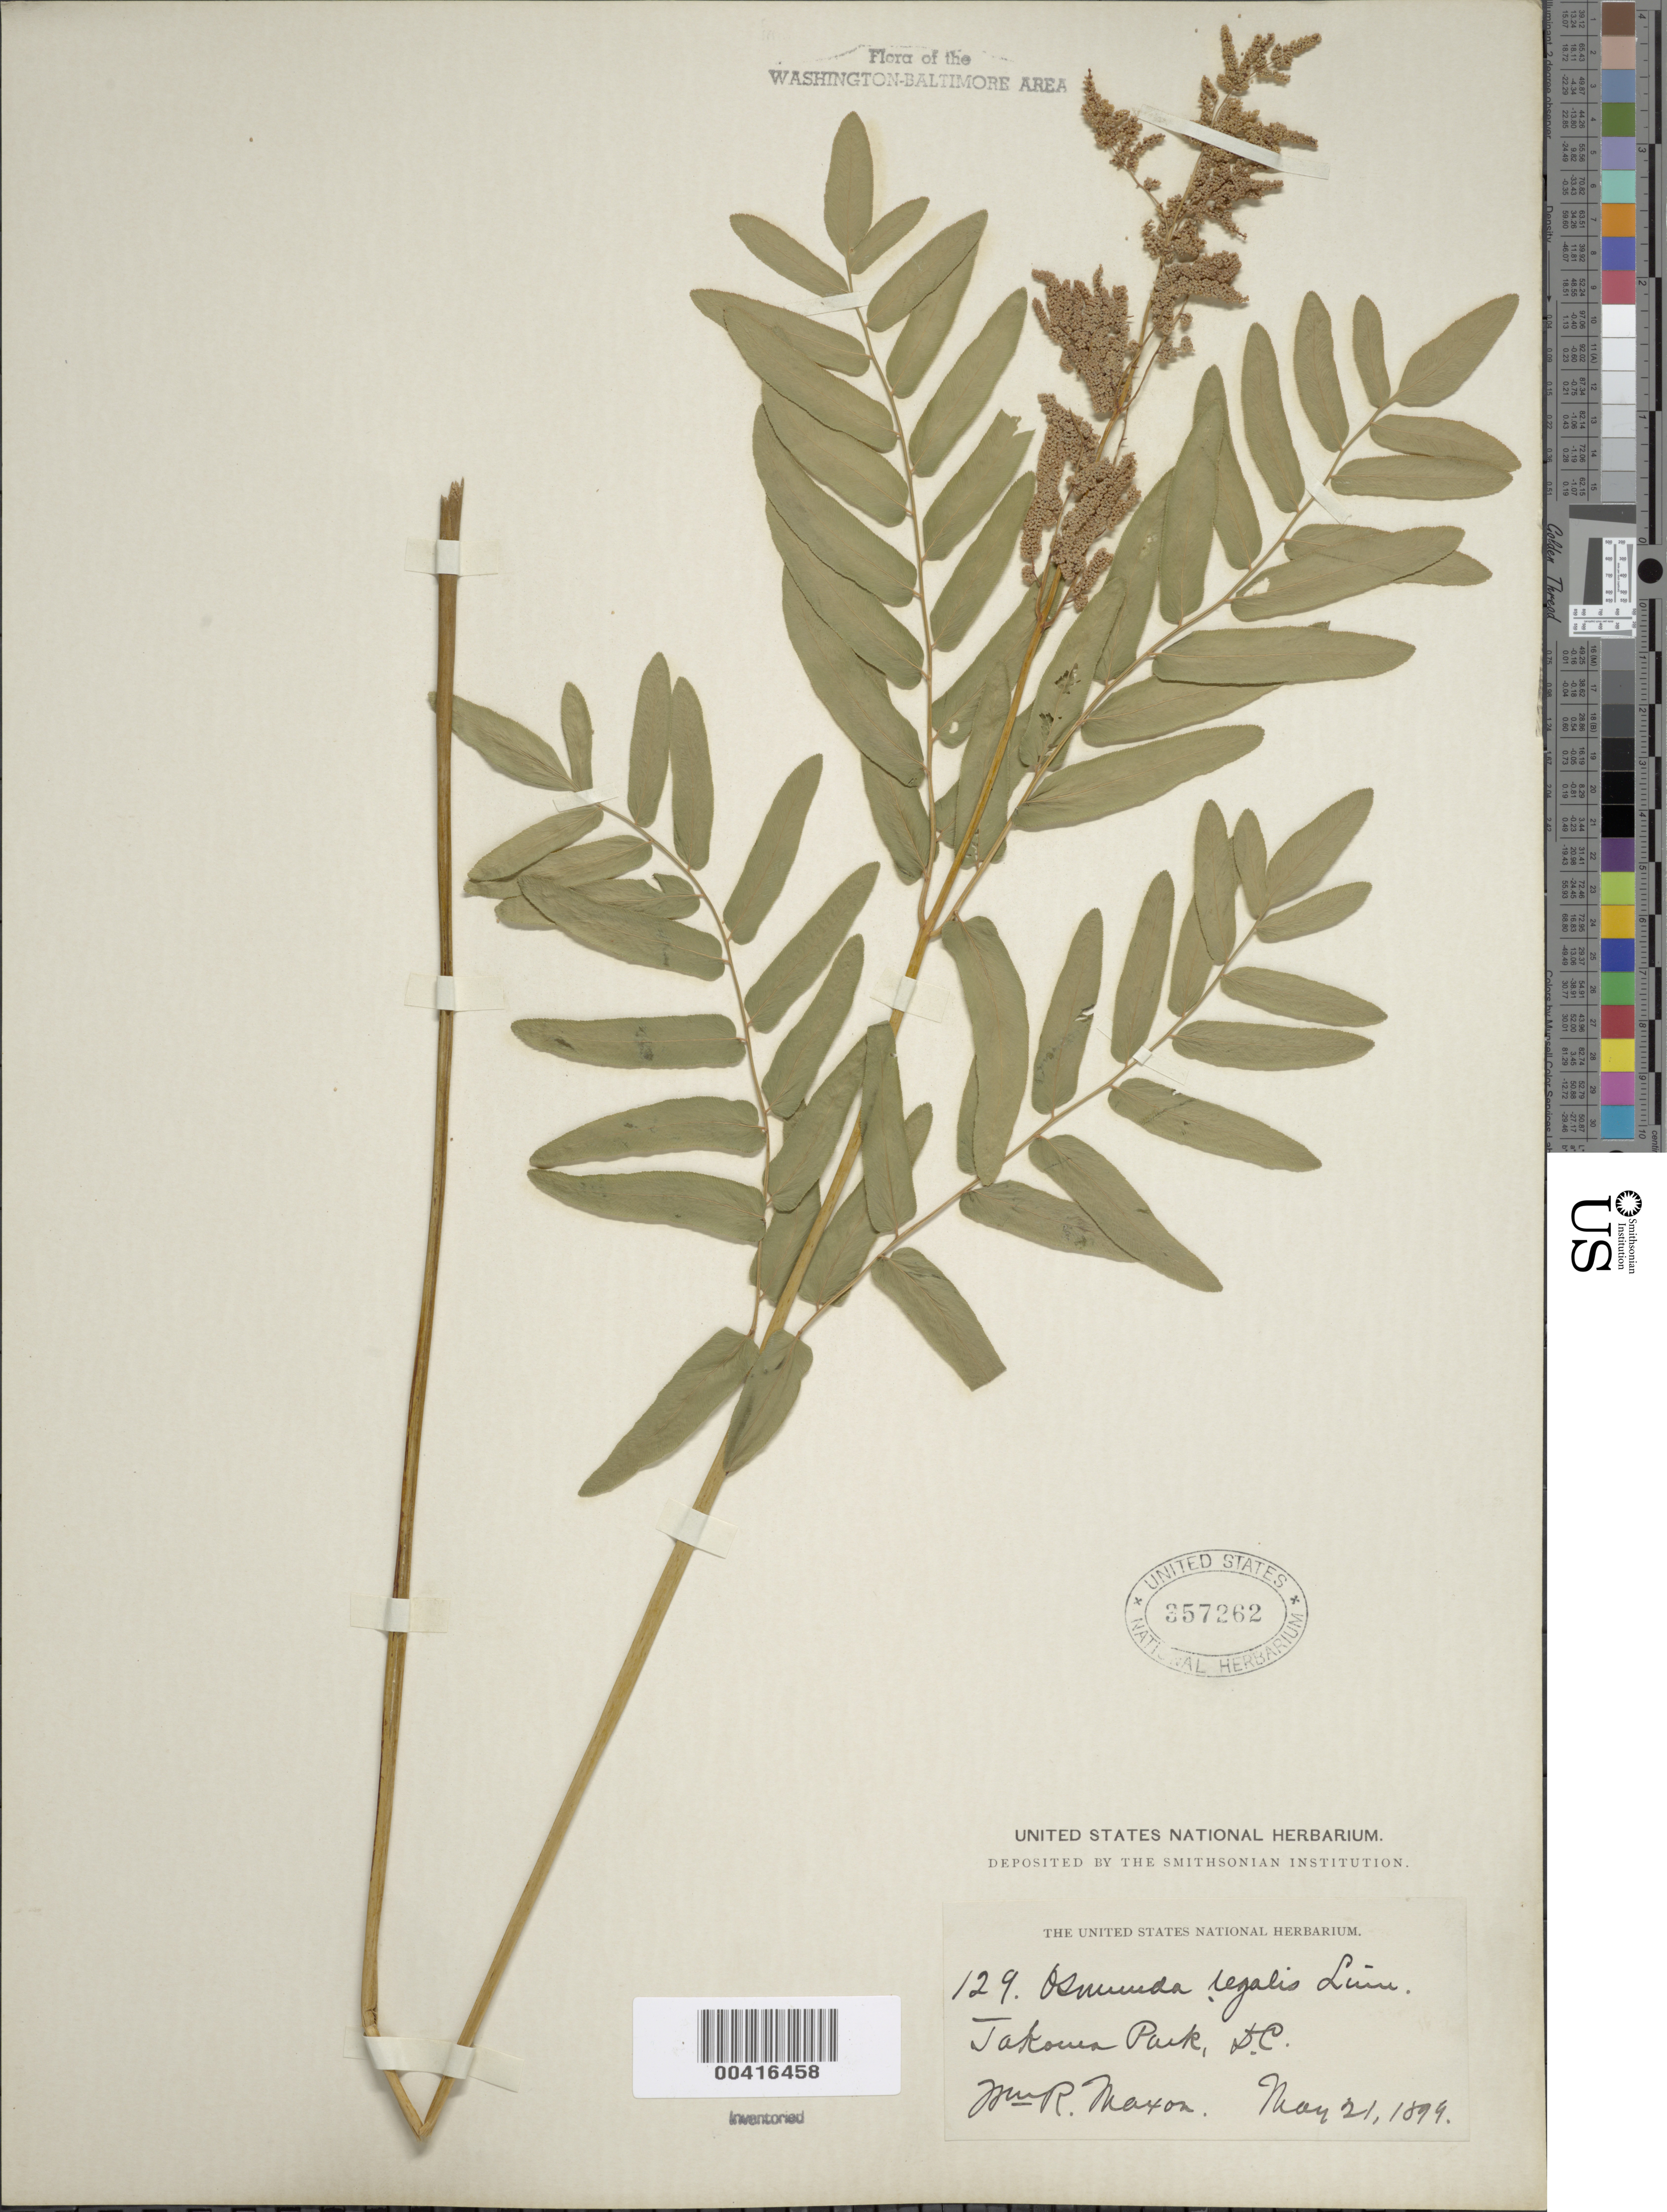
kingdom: Plantae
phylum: Tracheophyta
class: Polypodiopsida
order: Osmundales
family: Osmundaceae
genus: Osmunda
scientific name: Osmunda regalis var. spectabilis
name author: (Willd.) A. Gray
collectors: W. R. Maxon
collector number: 129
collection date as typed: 21 May 1899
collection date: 1899-05-21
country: United States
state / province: District of Columbia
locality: Takoma Park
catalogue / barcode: US 357262